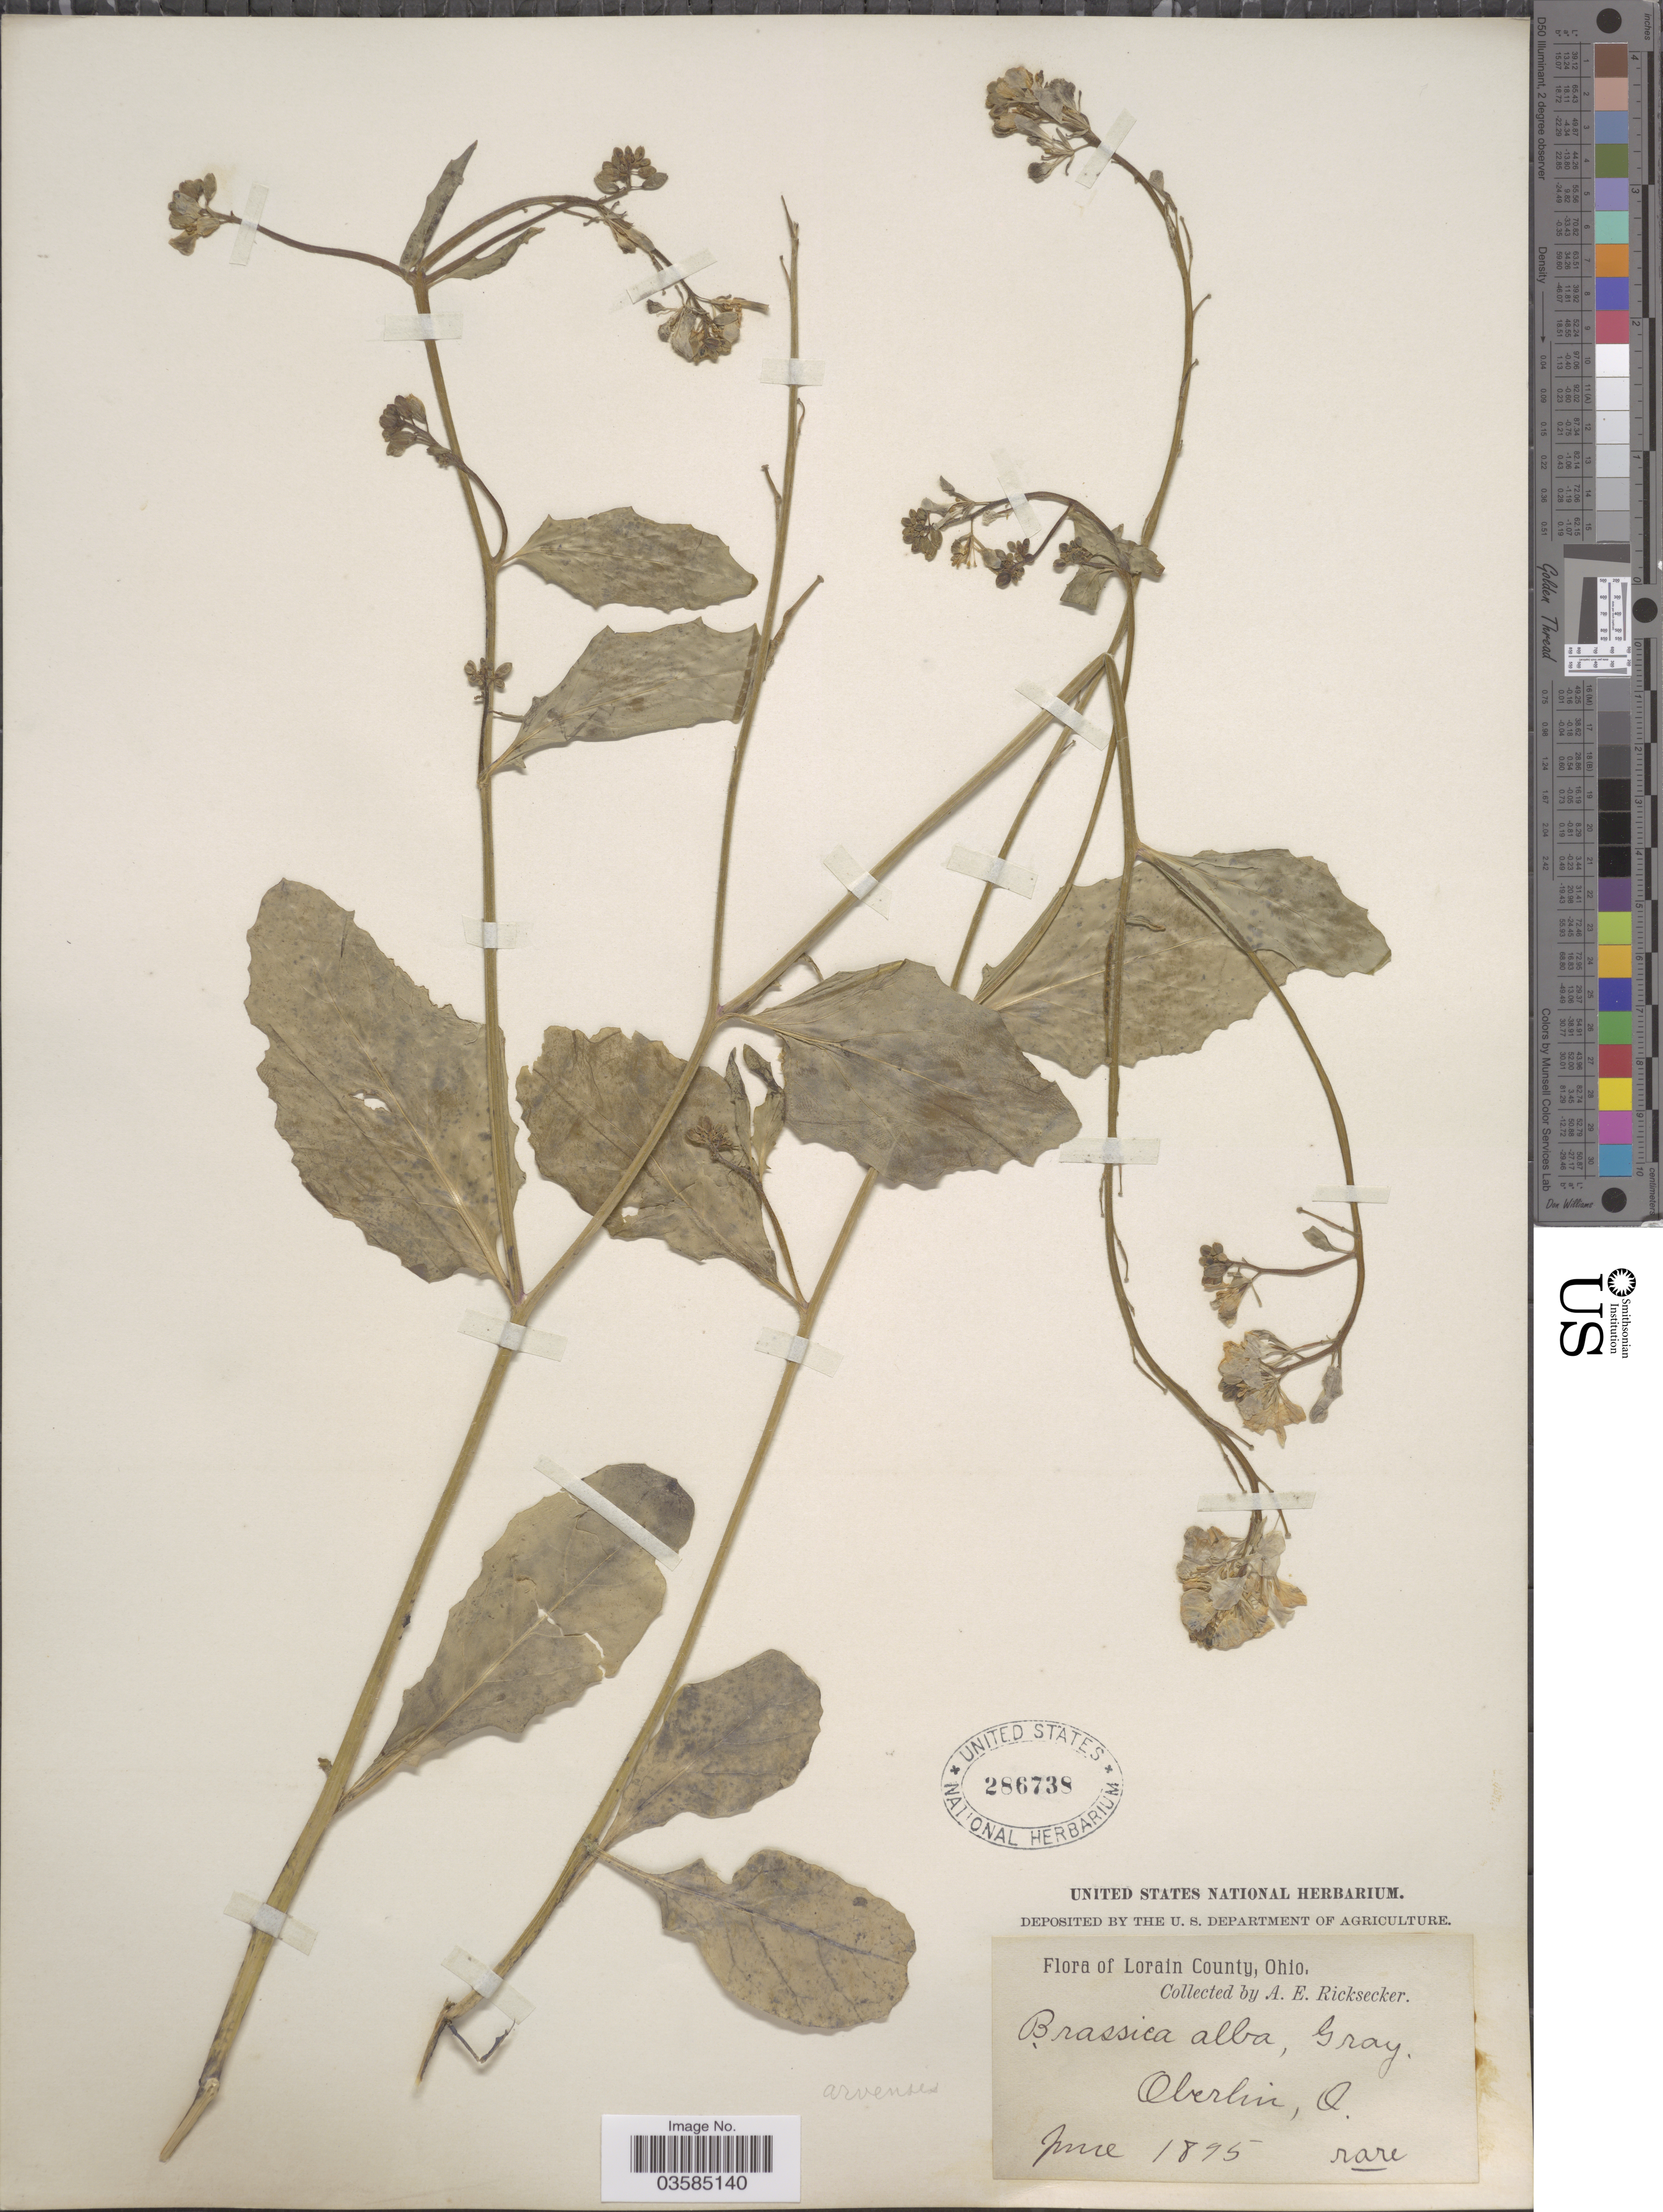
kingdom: Plantae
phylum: Tracheophyta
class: Magnoliopsida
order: Brassicales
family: Brassicaceae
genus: Brassica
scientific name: Brassica kaber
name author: (DC.) L.C. Wheeler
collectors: A. E. Ricksecker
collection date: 1895-06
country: United States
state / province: Ohio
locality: Lorain County. Oberlin.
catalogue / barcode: US 286738